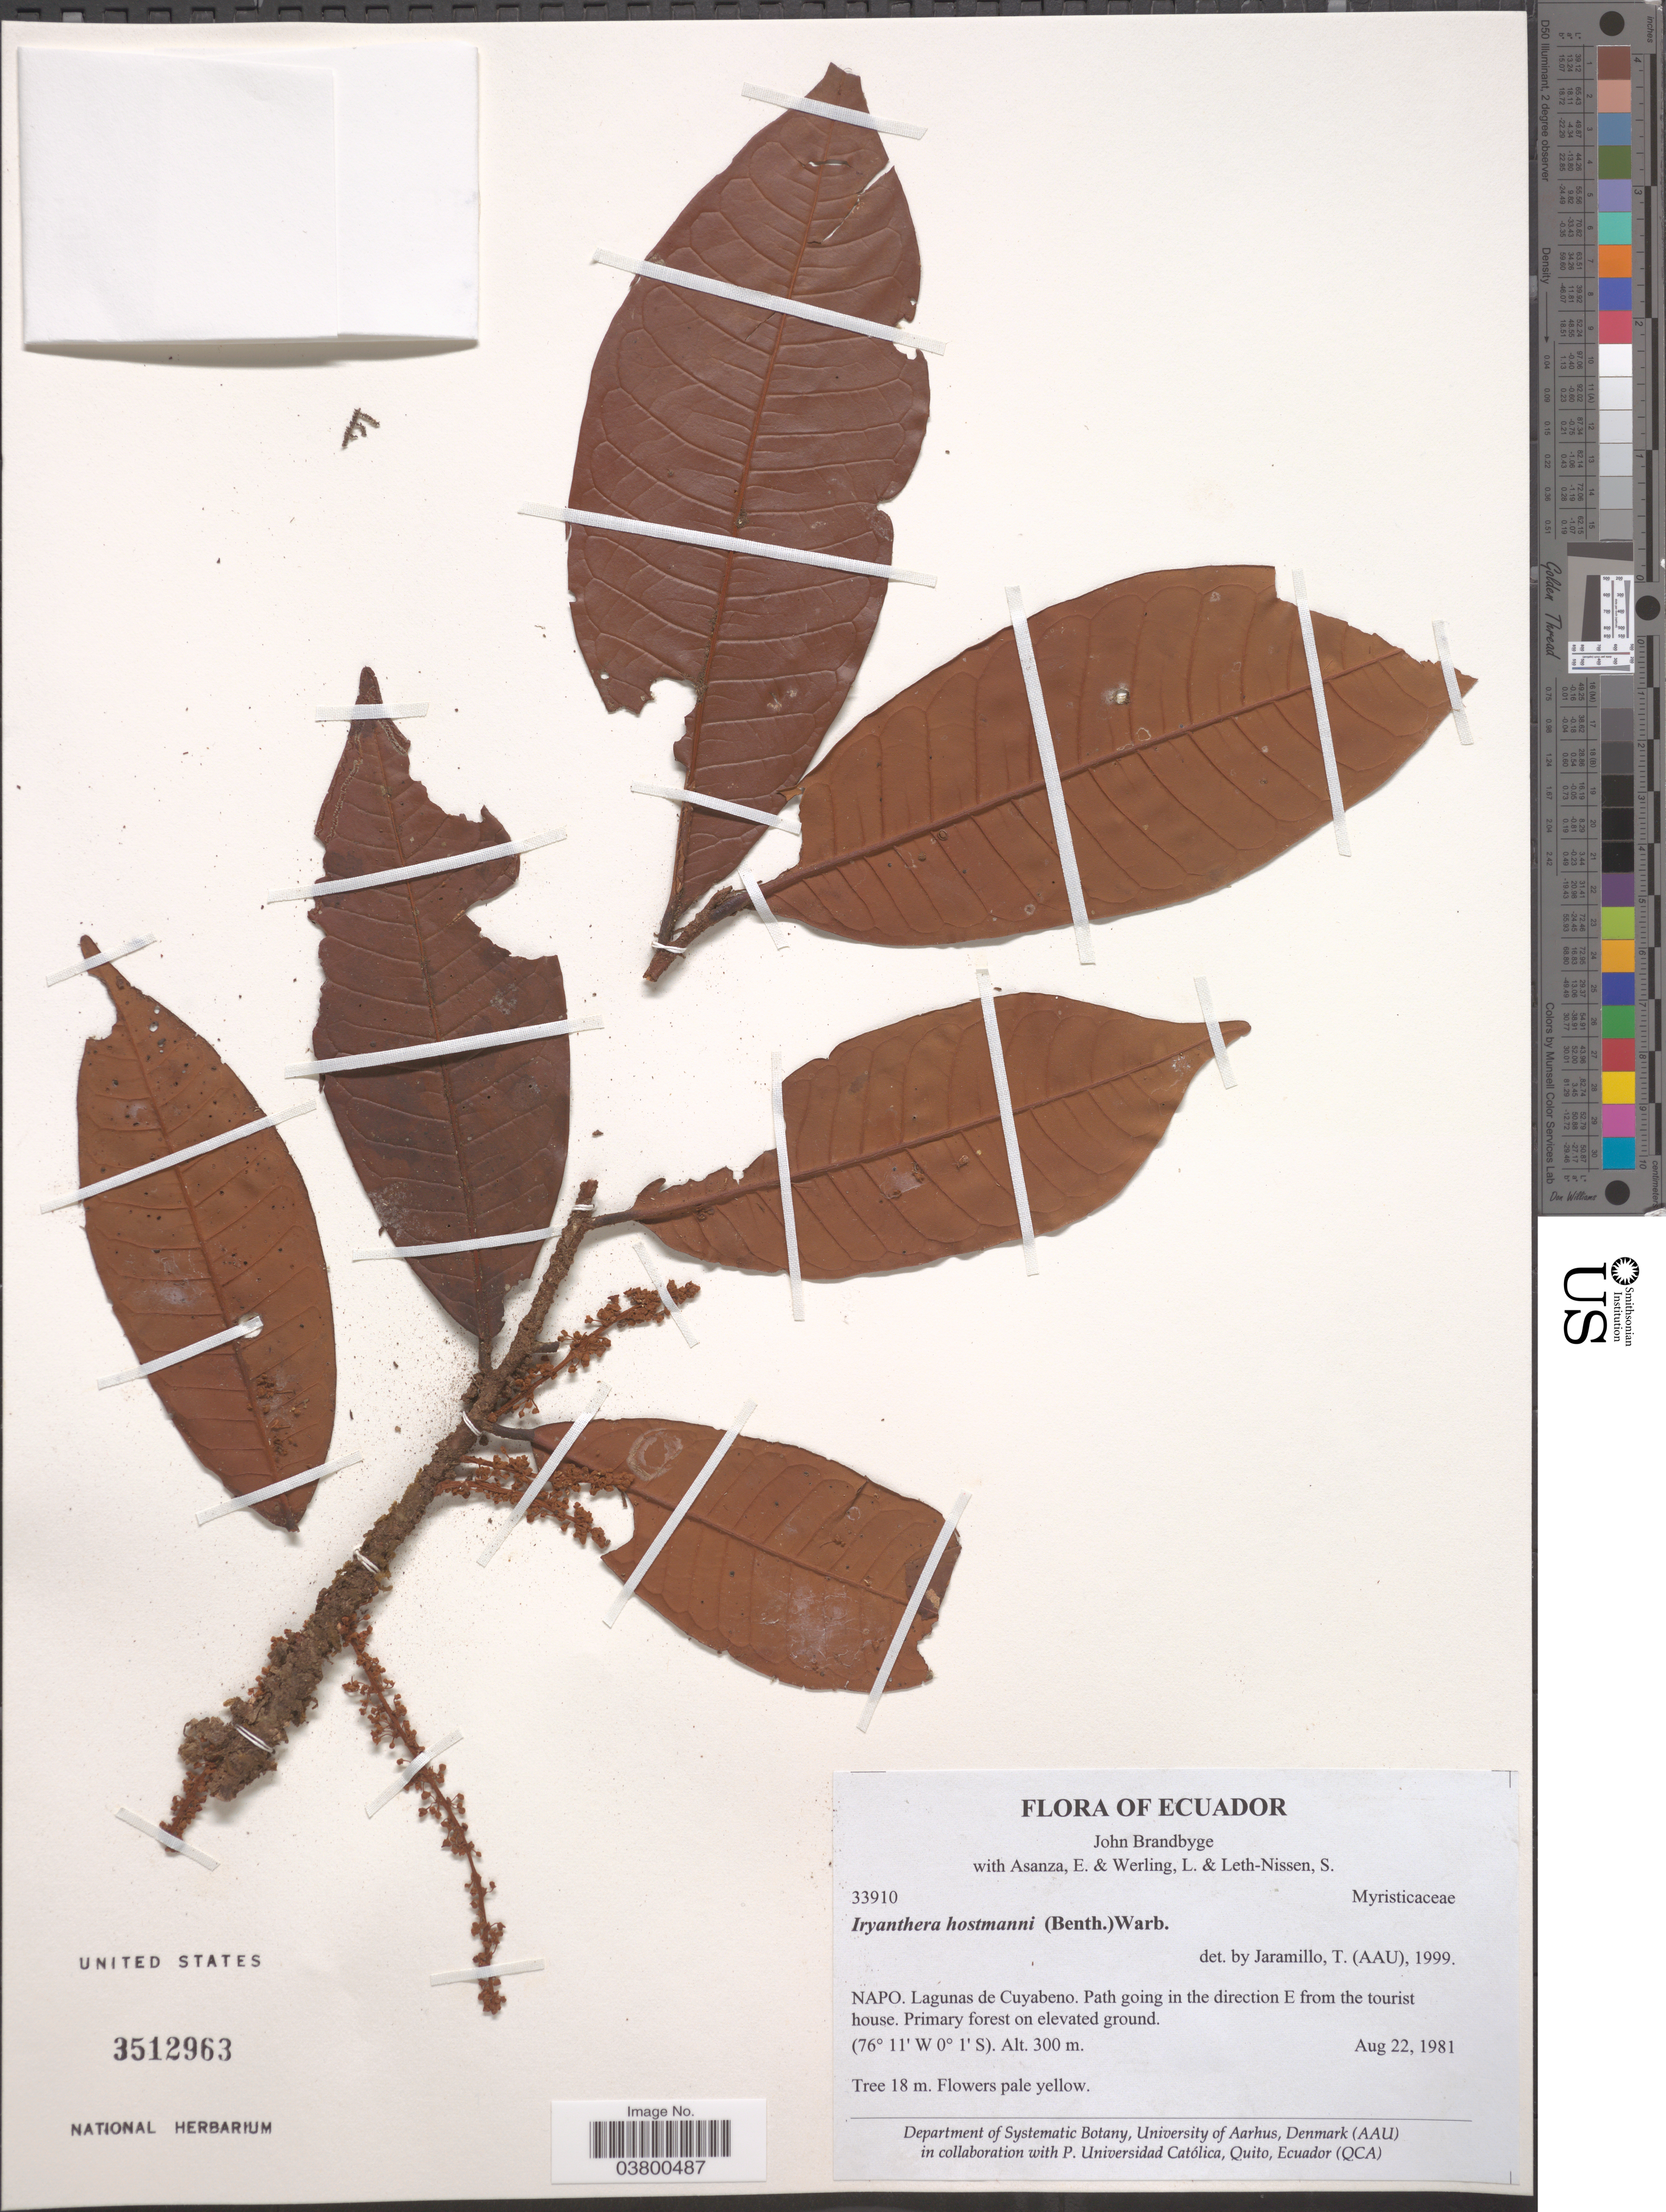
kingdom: Plantae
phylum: Tracheophyta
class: Magnoliopsida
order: Magnoliales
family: Myristicaceae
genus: Iryanthera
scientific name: Iryanthera hostmannii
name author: (Benth.) Warb.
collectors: J. Brandbyge, E. Asanza, L. Werling & S. Leth-Nissen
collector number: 33910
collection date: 1981-08-22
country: Ecuador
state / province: Napo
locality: Lagunas de Cuyabeno. Path going in the direction E from the tourist house.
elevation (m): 300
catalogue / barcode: US 3512963